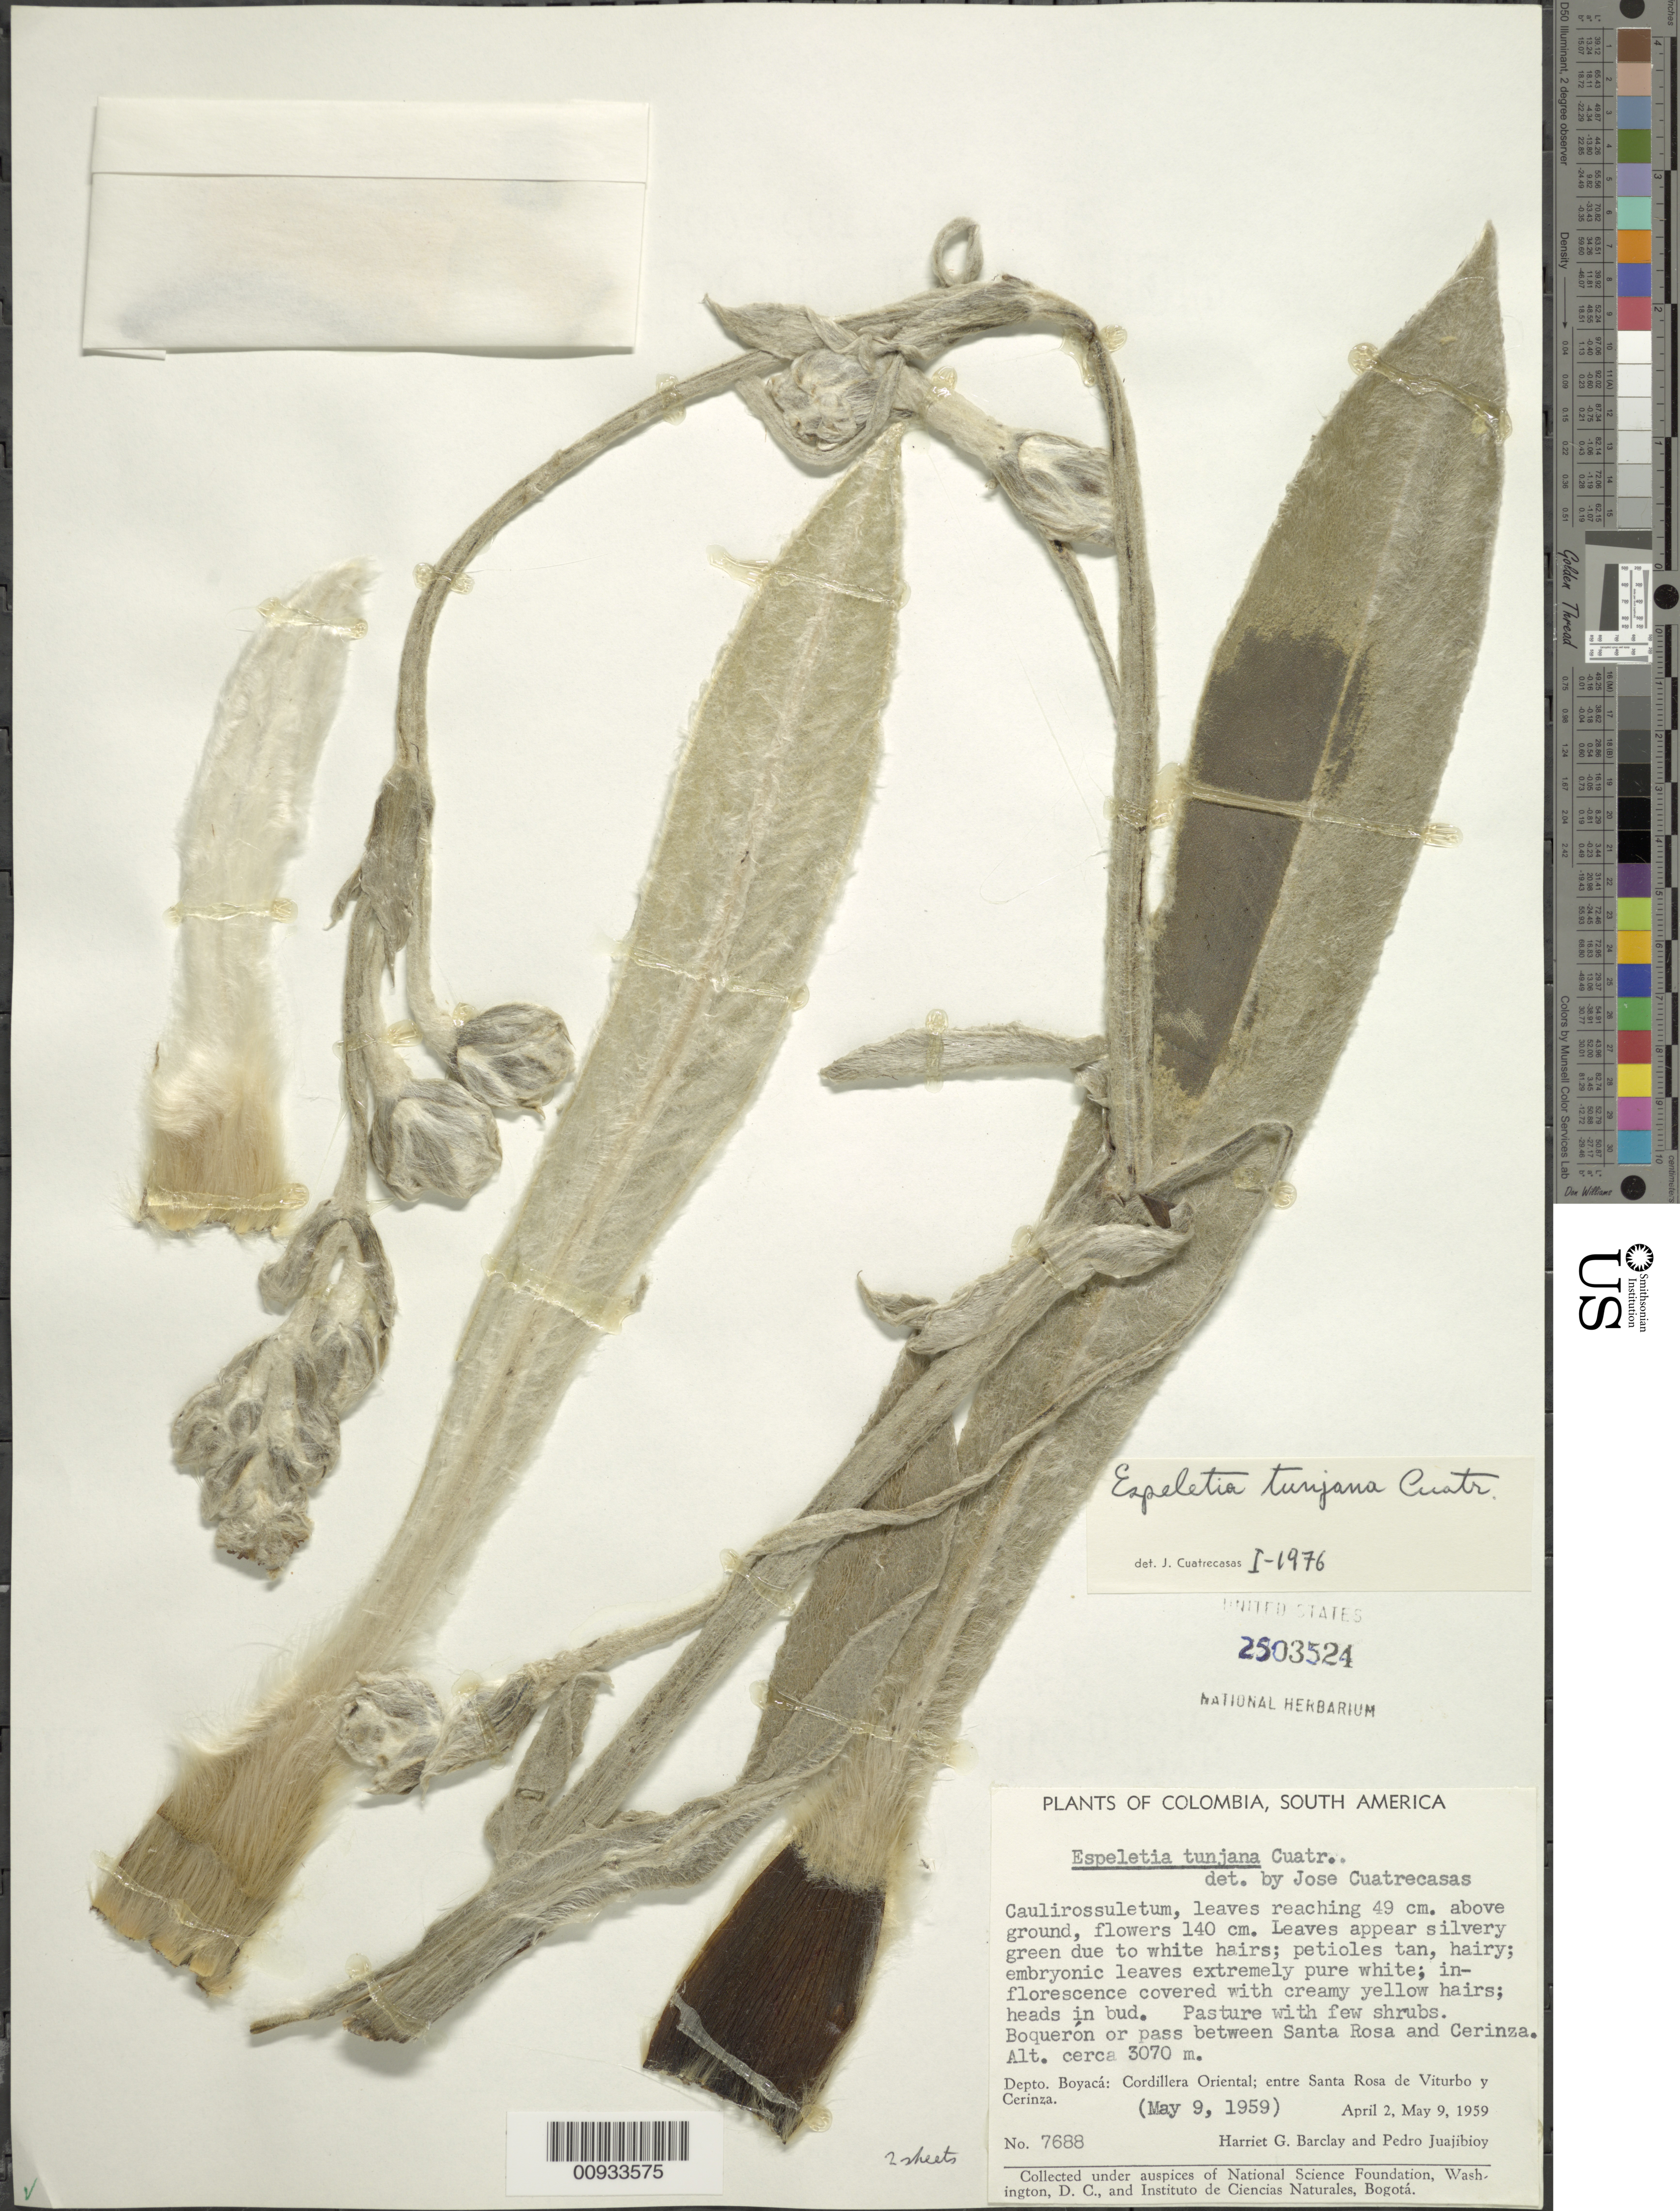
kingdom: Plantae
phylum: Tracheophyta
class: Magnoliopsida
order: Asterales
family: Asteraceae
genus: Espeletia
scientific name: Espeletia tunjana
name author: Cuatrec.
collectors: H. G. Barclay & P. Juajibioy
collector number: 7688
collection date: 1959-05-09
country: Colombia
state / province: Boyacá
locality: South America, Boqueron or pass between Santa Rosa and Cerinza, Cordillera Oriental, entre Santa Rosa de Viturbo y Cerinza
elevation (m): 3070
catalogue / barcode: US 2503524